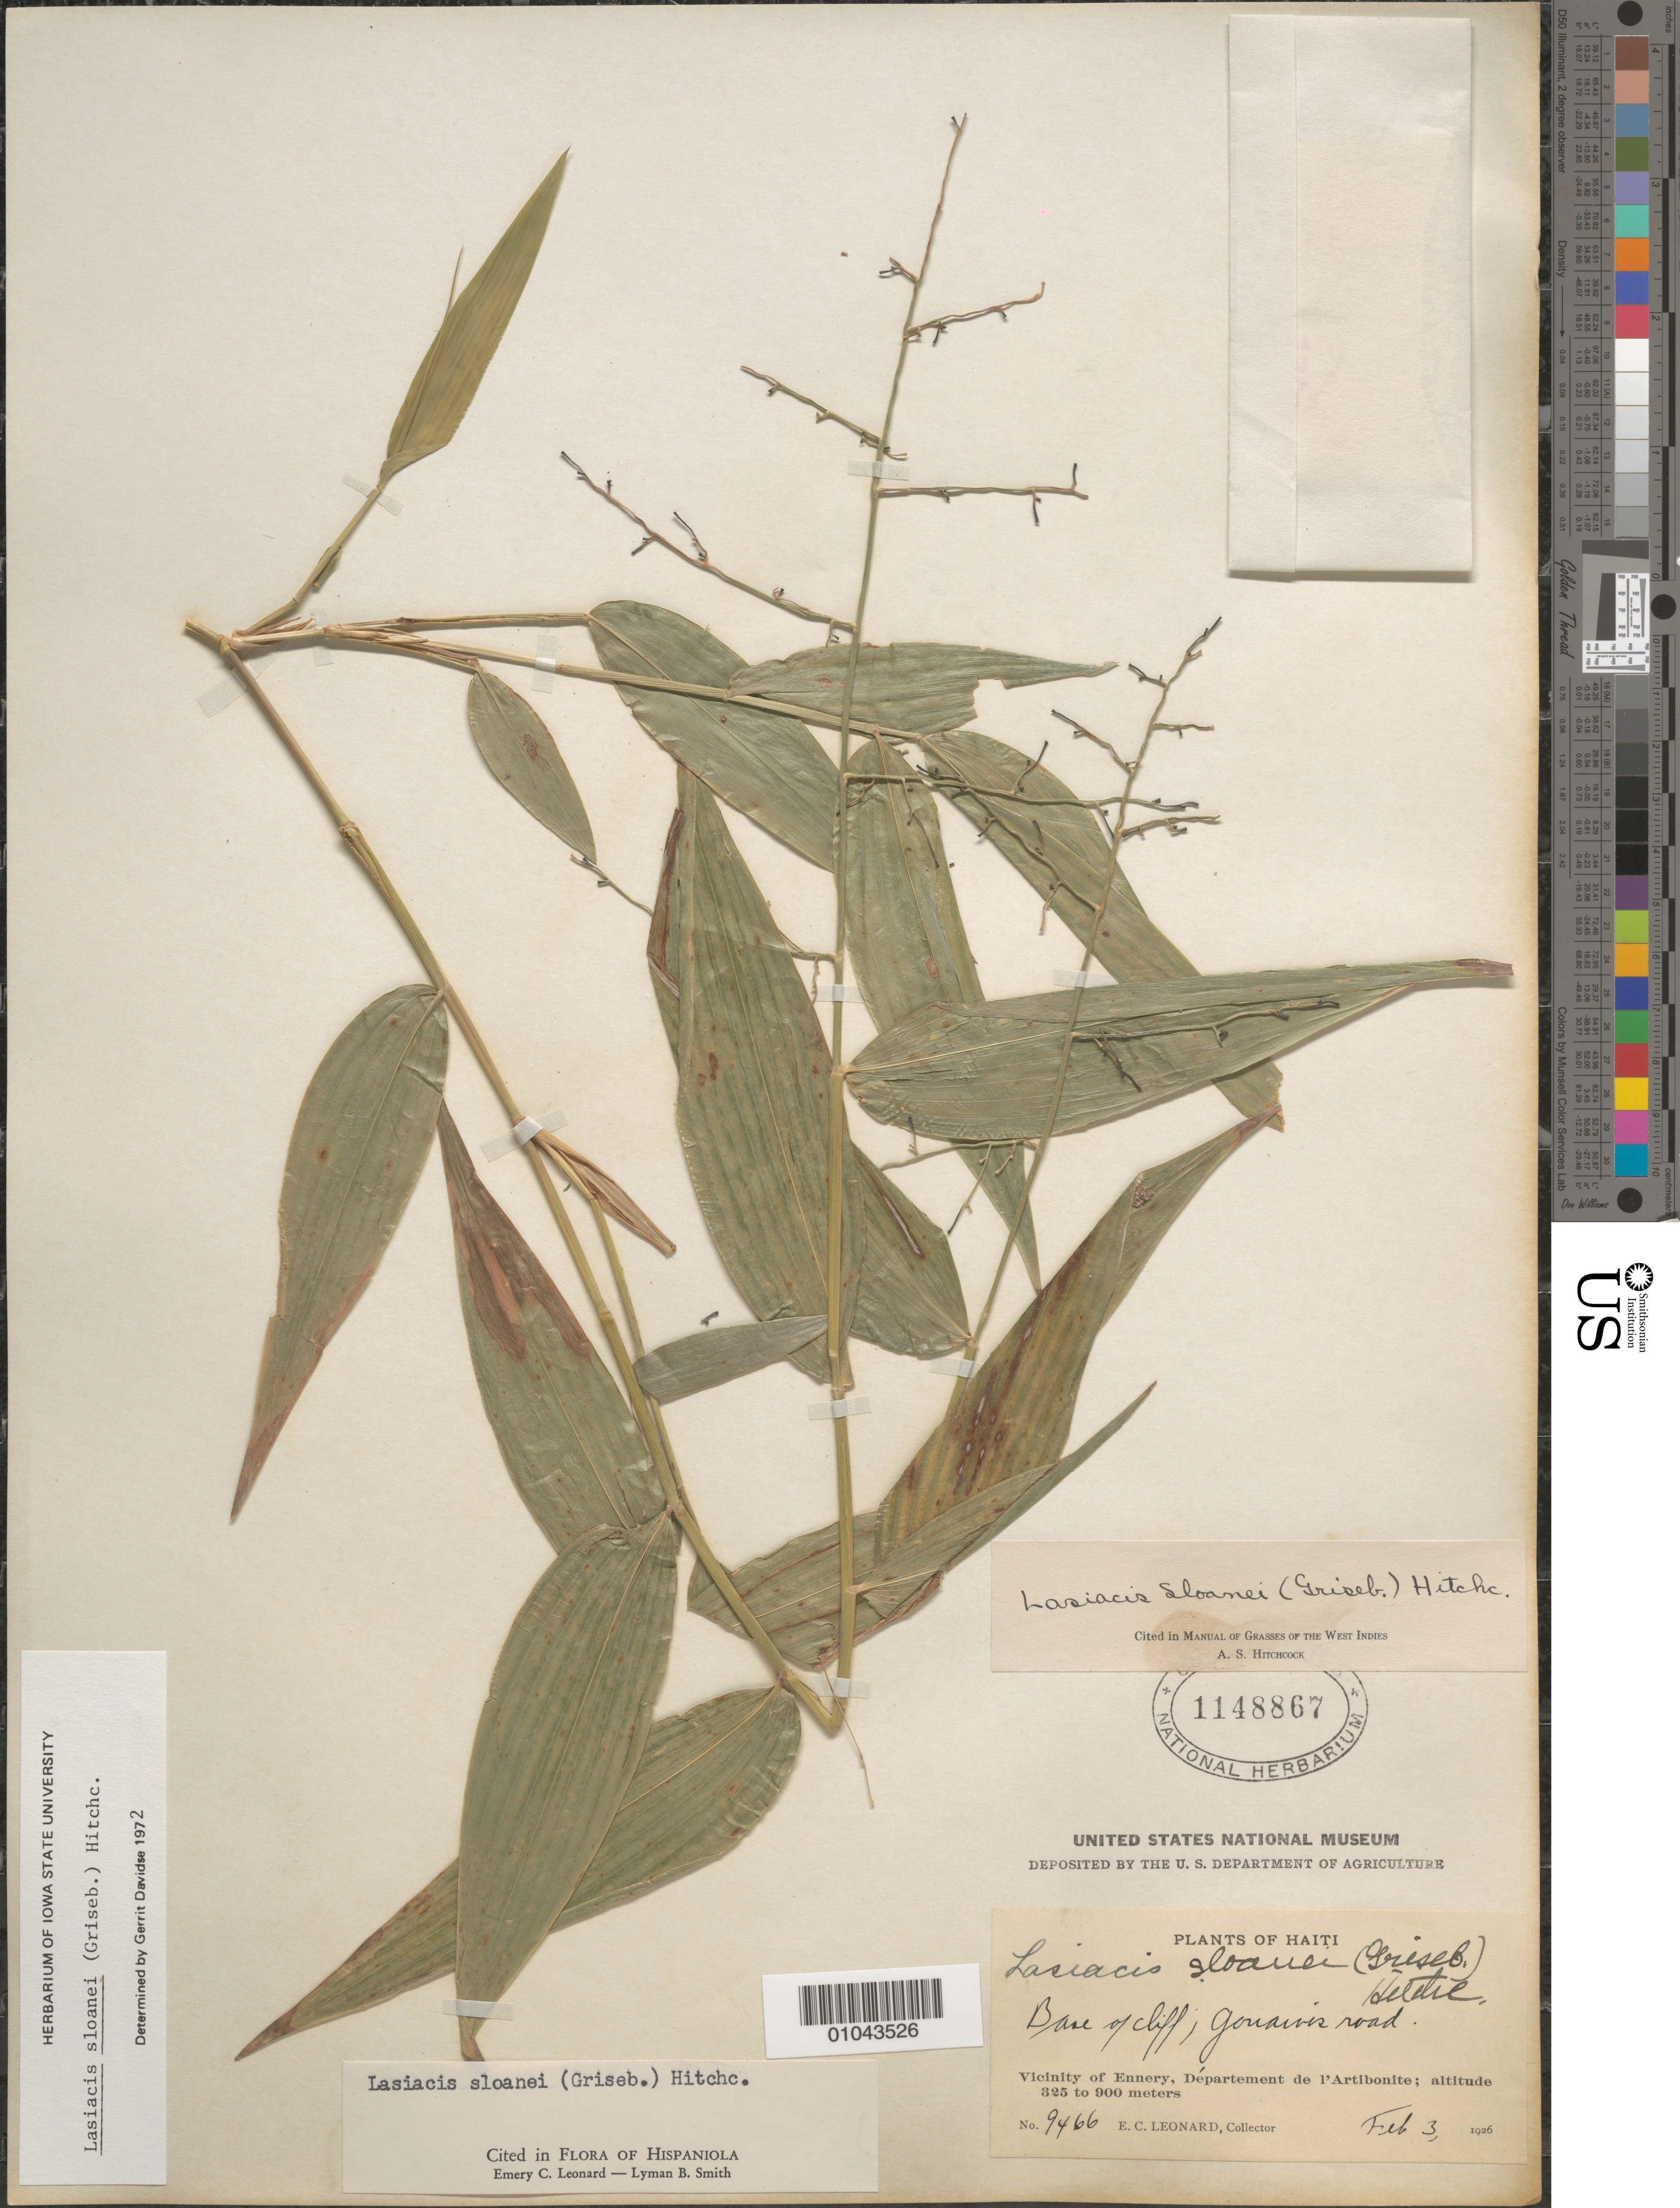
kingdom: Plantae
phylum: Tracheophyta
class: Liliopsida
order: Poales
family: Poaceae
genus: Lasiacis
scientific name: Lasiacis sloanei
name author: (Griseb.) Hitchc.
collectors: E. C. Leonard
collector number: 9466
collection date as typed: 03 Feb 1926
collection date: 1926-02-03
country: Haiti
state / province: Artibonite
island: Hispaniola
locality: Vicinity of Ennery,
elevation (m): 325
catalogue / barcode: US 1148867